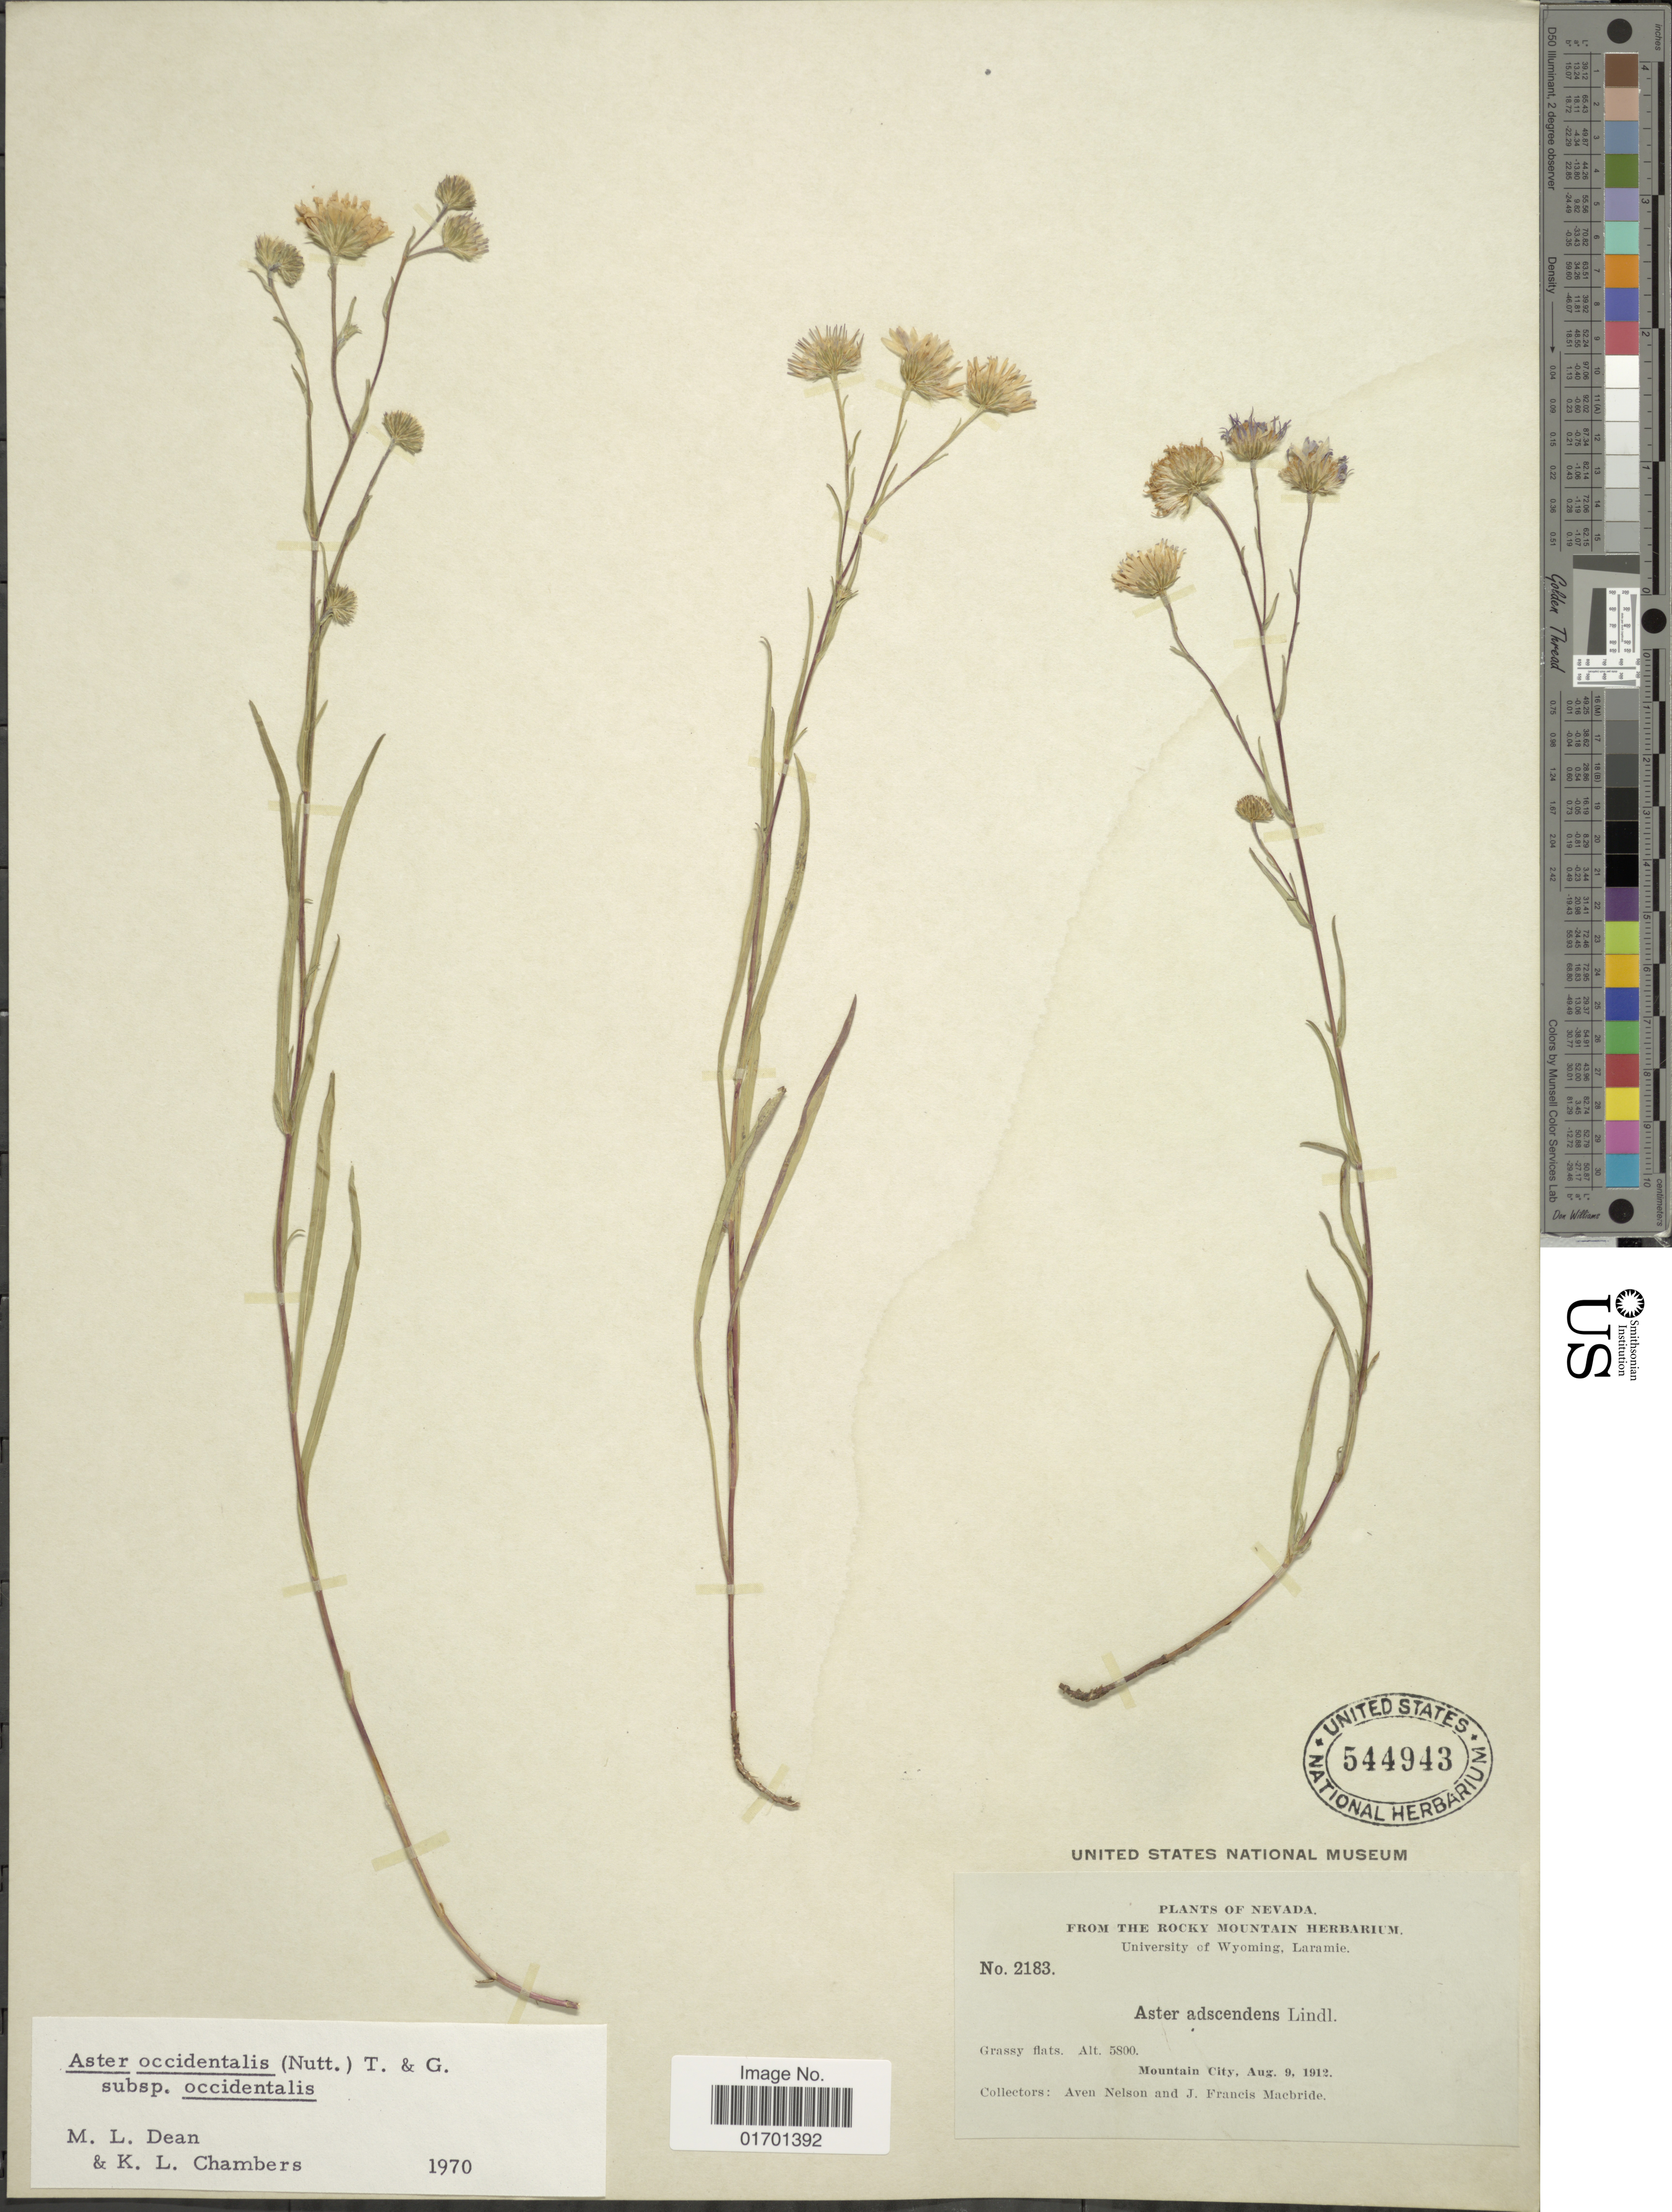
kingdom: Plantae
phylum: Tracheophyta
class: Magnoliopsida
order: Asterales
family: Asteraceae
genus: Symphyotrichum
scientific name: Symphyotrichum spathulatum var. spathulatum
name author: (Lindl.) G.L. Nesom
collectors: A. Nelson & J. F. Macbride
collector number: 2183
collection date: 1912-08-09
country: United States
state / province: Nevada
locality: Mountain City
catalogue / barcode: US 544943